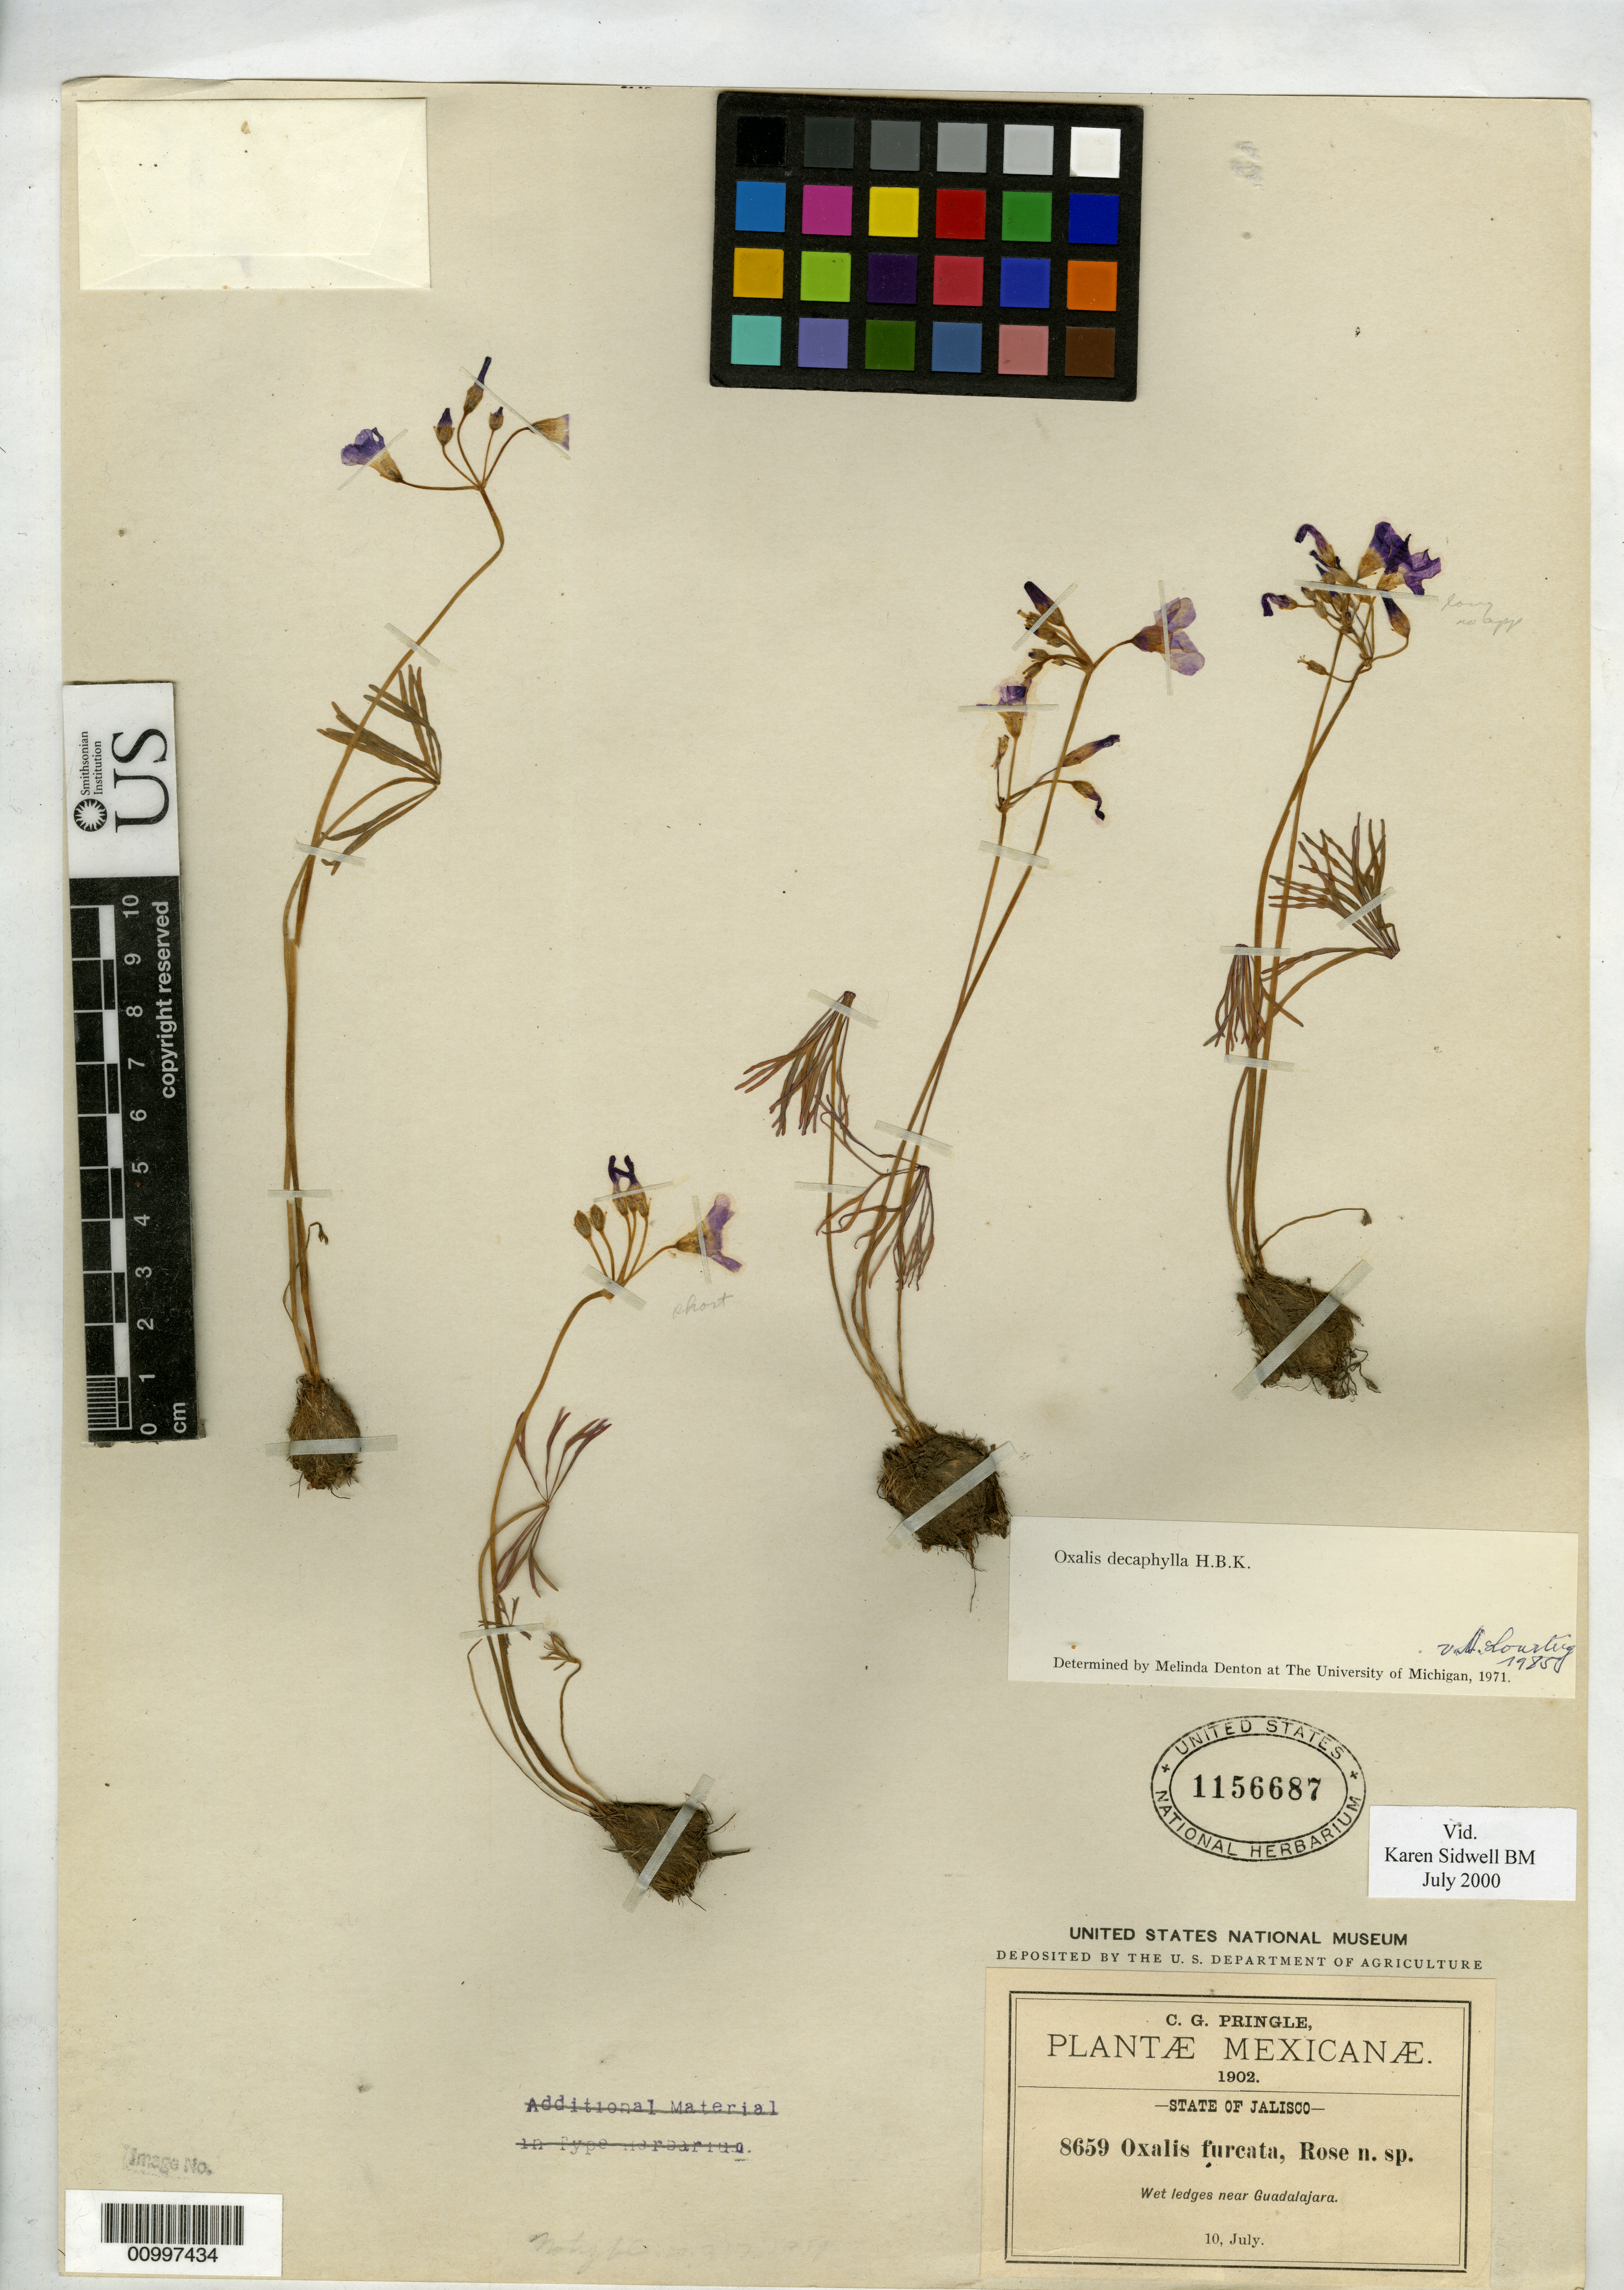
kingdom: Plantae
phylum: Tracheophyta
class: Magnoliopsida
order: Oxalidales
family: Oxalidaceae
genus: Ionoxalis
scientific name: Ionoxalis furcata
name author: Rose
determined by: Denton, M. F.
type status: Isotype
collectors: C. G. Pringle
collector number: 8659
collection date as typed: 10 Jul 1902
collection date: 1902-07-10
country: Mexico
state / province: Jalisco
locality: Near Guadalajara.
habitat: Wet ledges.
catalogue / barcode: US 1156687